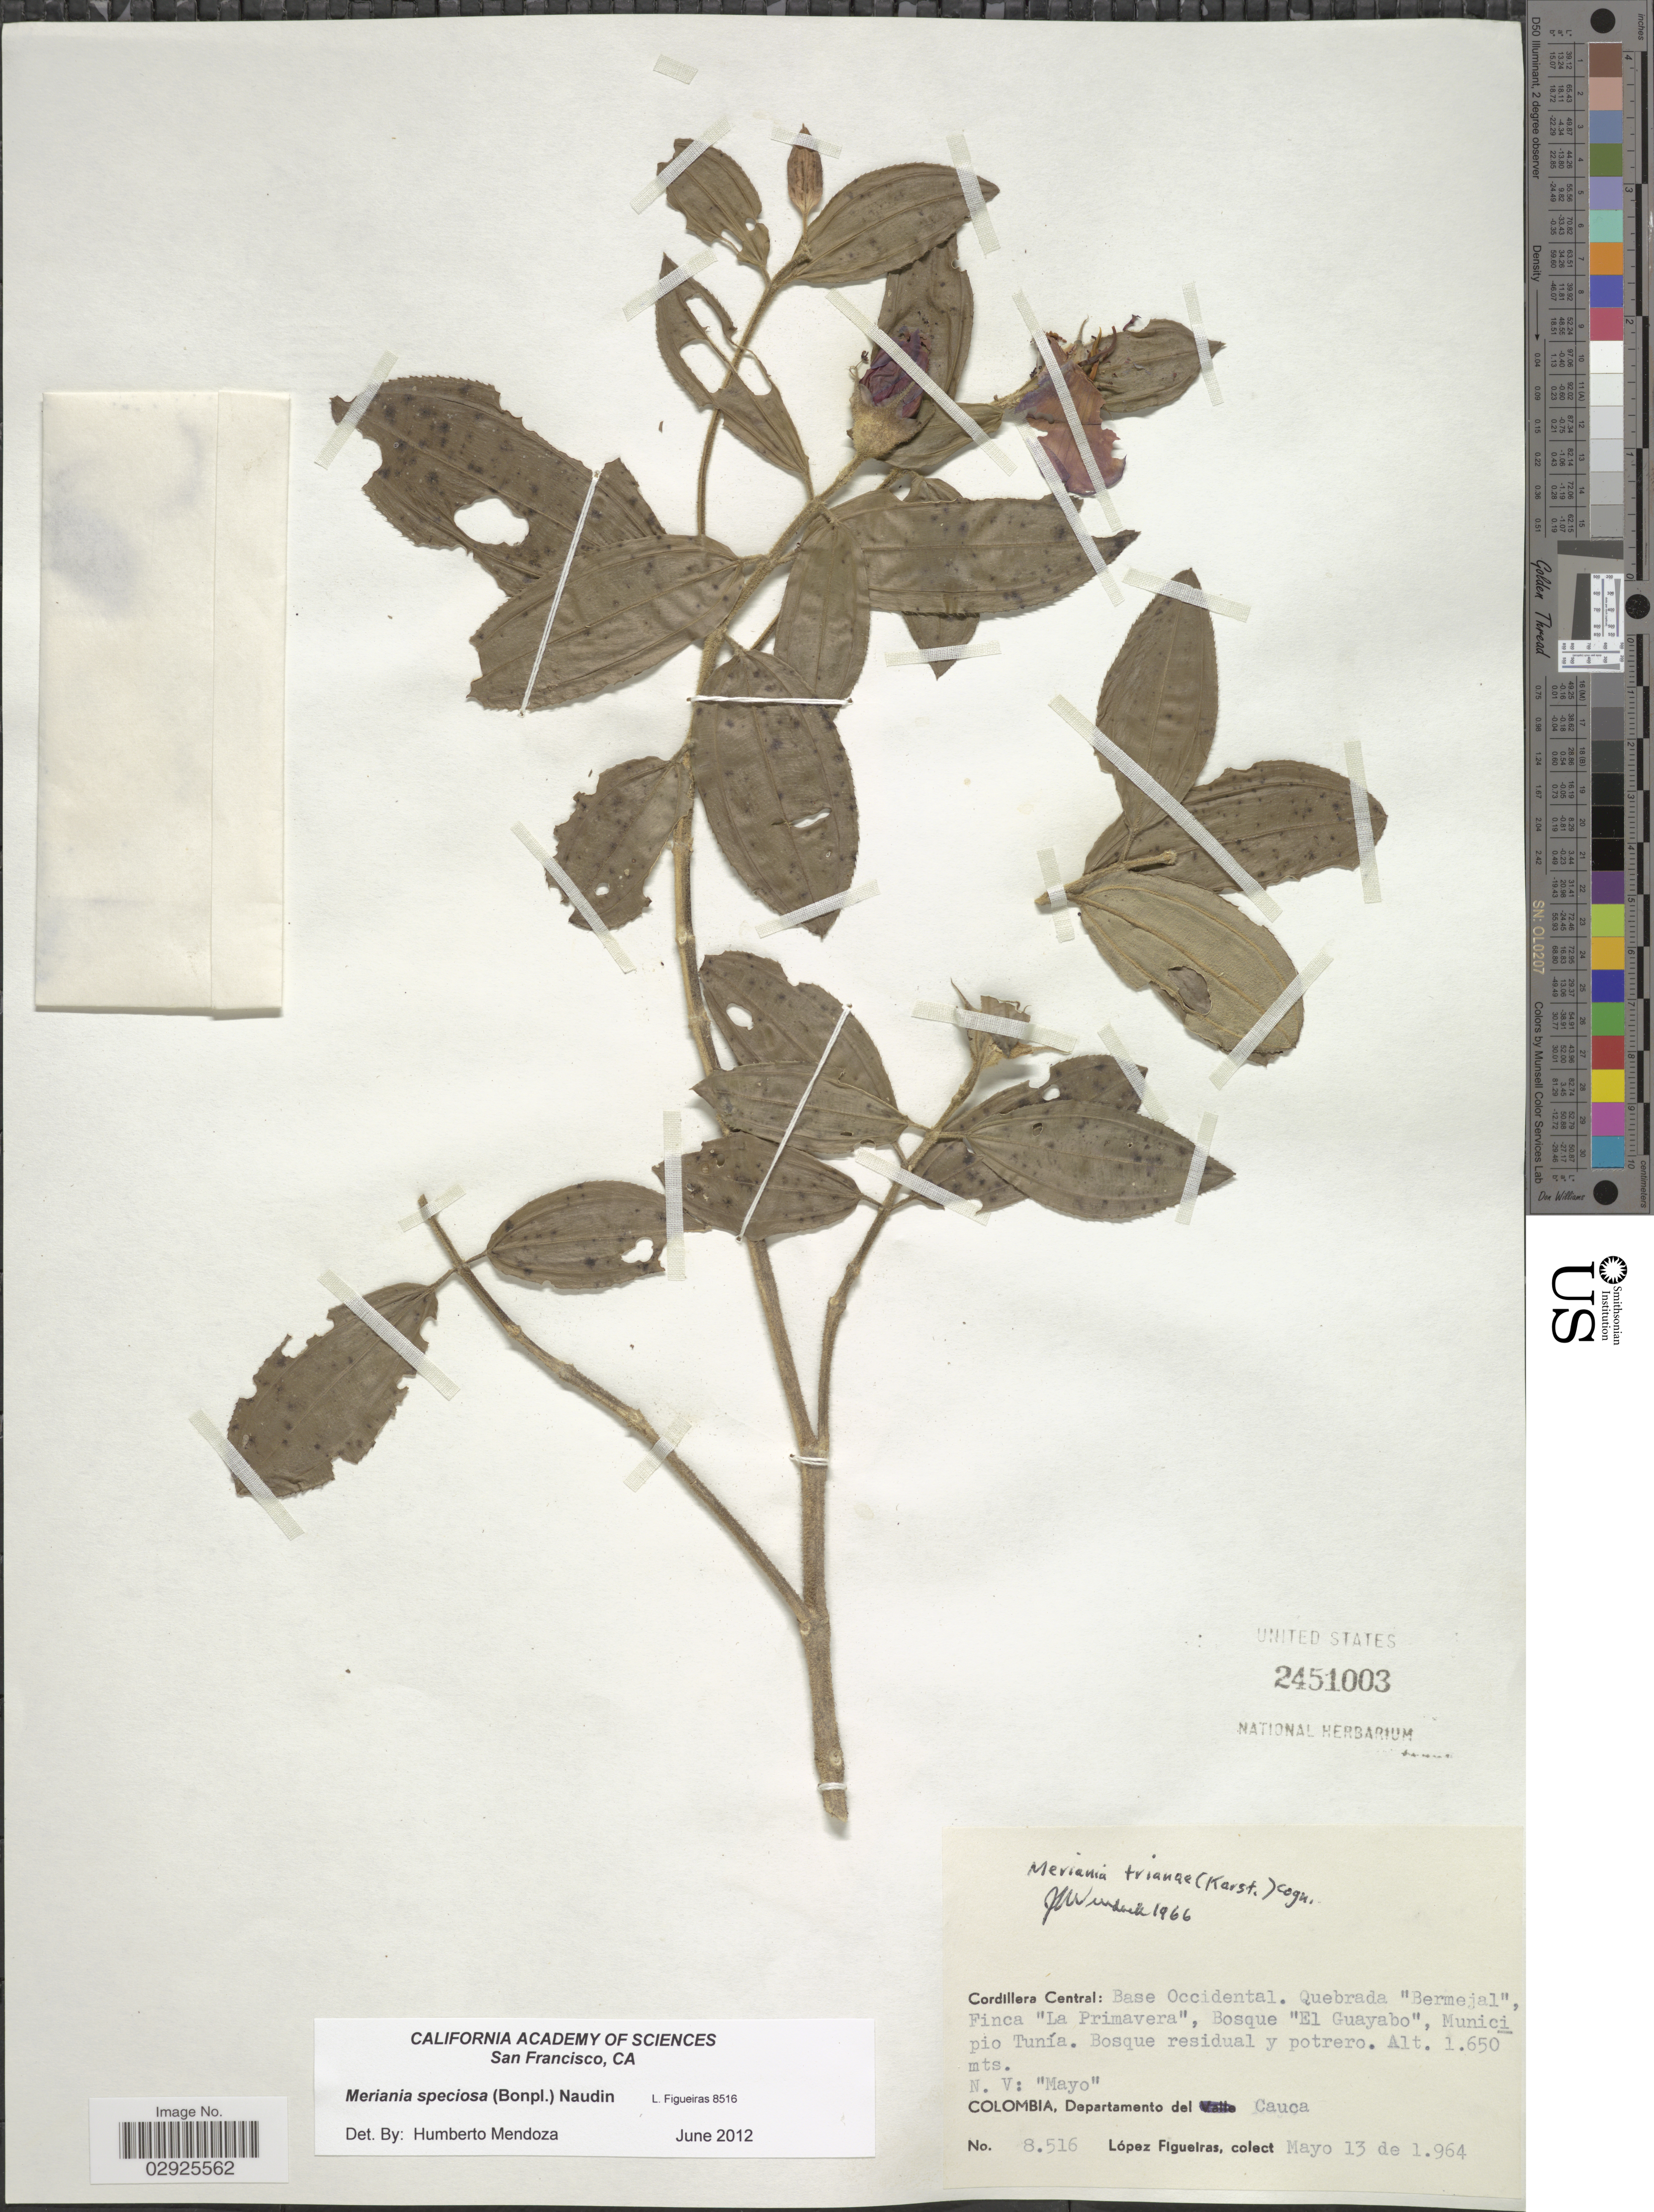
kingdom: Plantae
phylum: Tracheophyta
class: Magnoliopsida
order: Myrtales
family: Melastomataceae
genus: Meriania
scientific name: Meriania speciosa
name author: (Bonpl.) Naudin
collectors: M. López Figueiras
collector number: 8516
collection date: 1964-05-13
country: Colombia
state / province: Cauca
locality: Cordillera Central: Base Occidental, Quebrada "Bermejal", Finca "La Primavera", Bosque "El Guayabo", Municipio Tunía, Departamento del Cauca.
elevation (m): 1650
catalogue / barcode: US 2451003